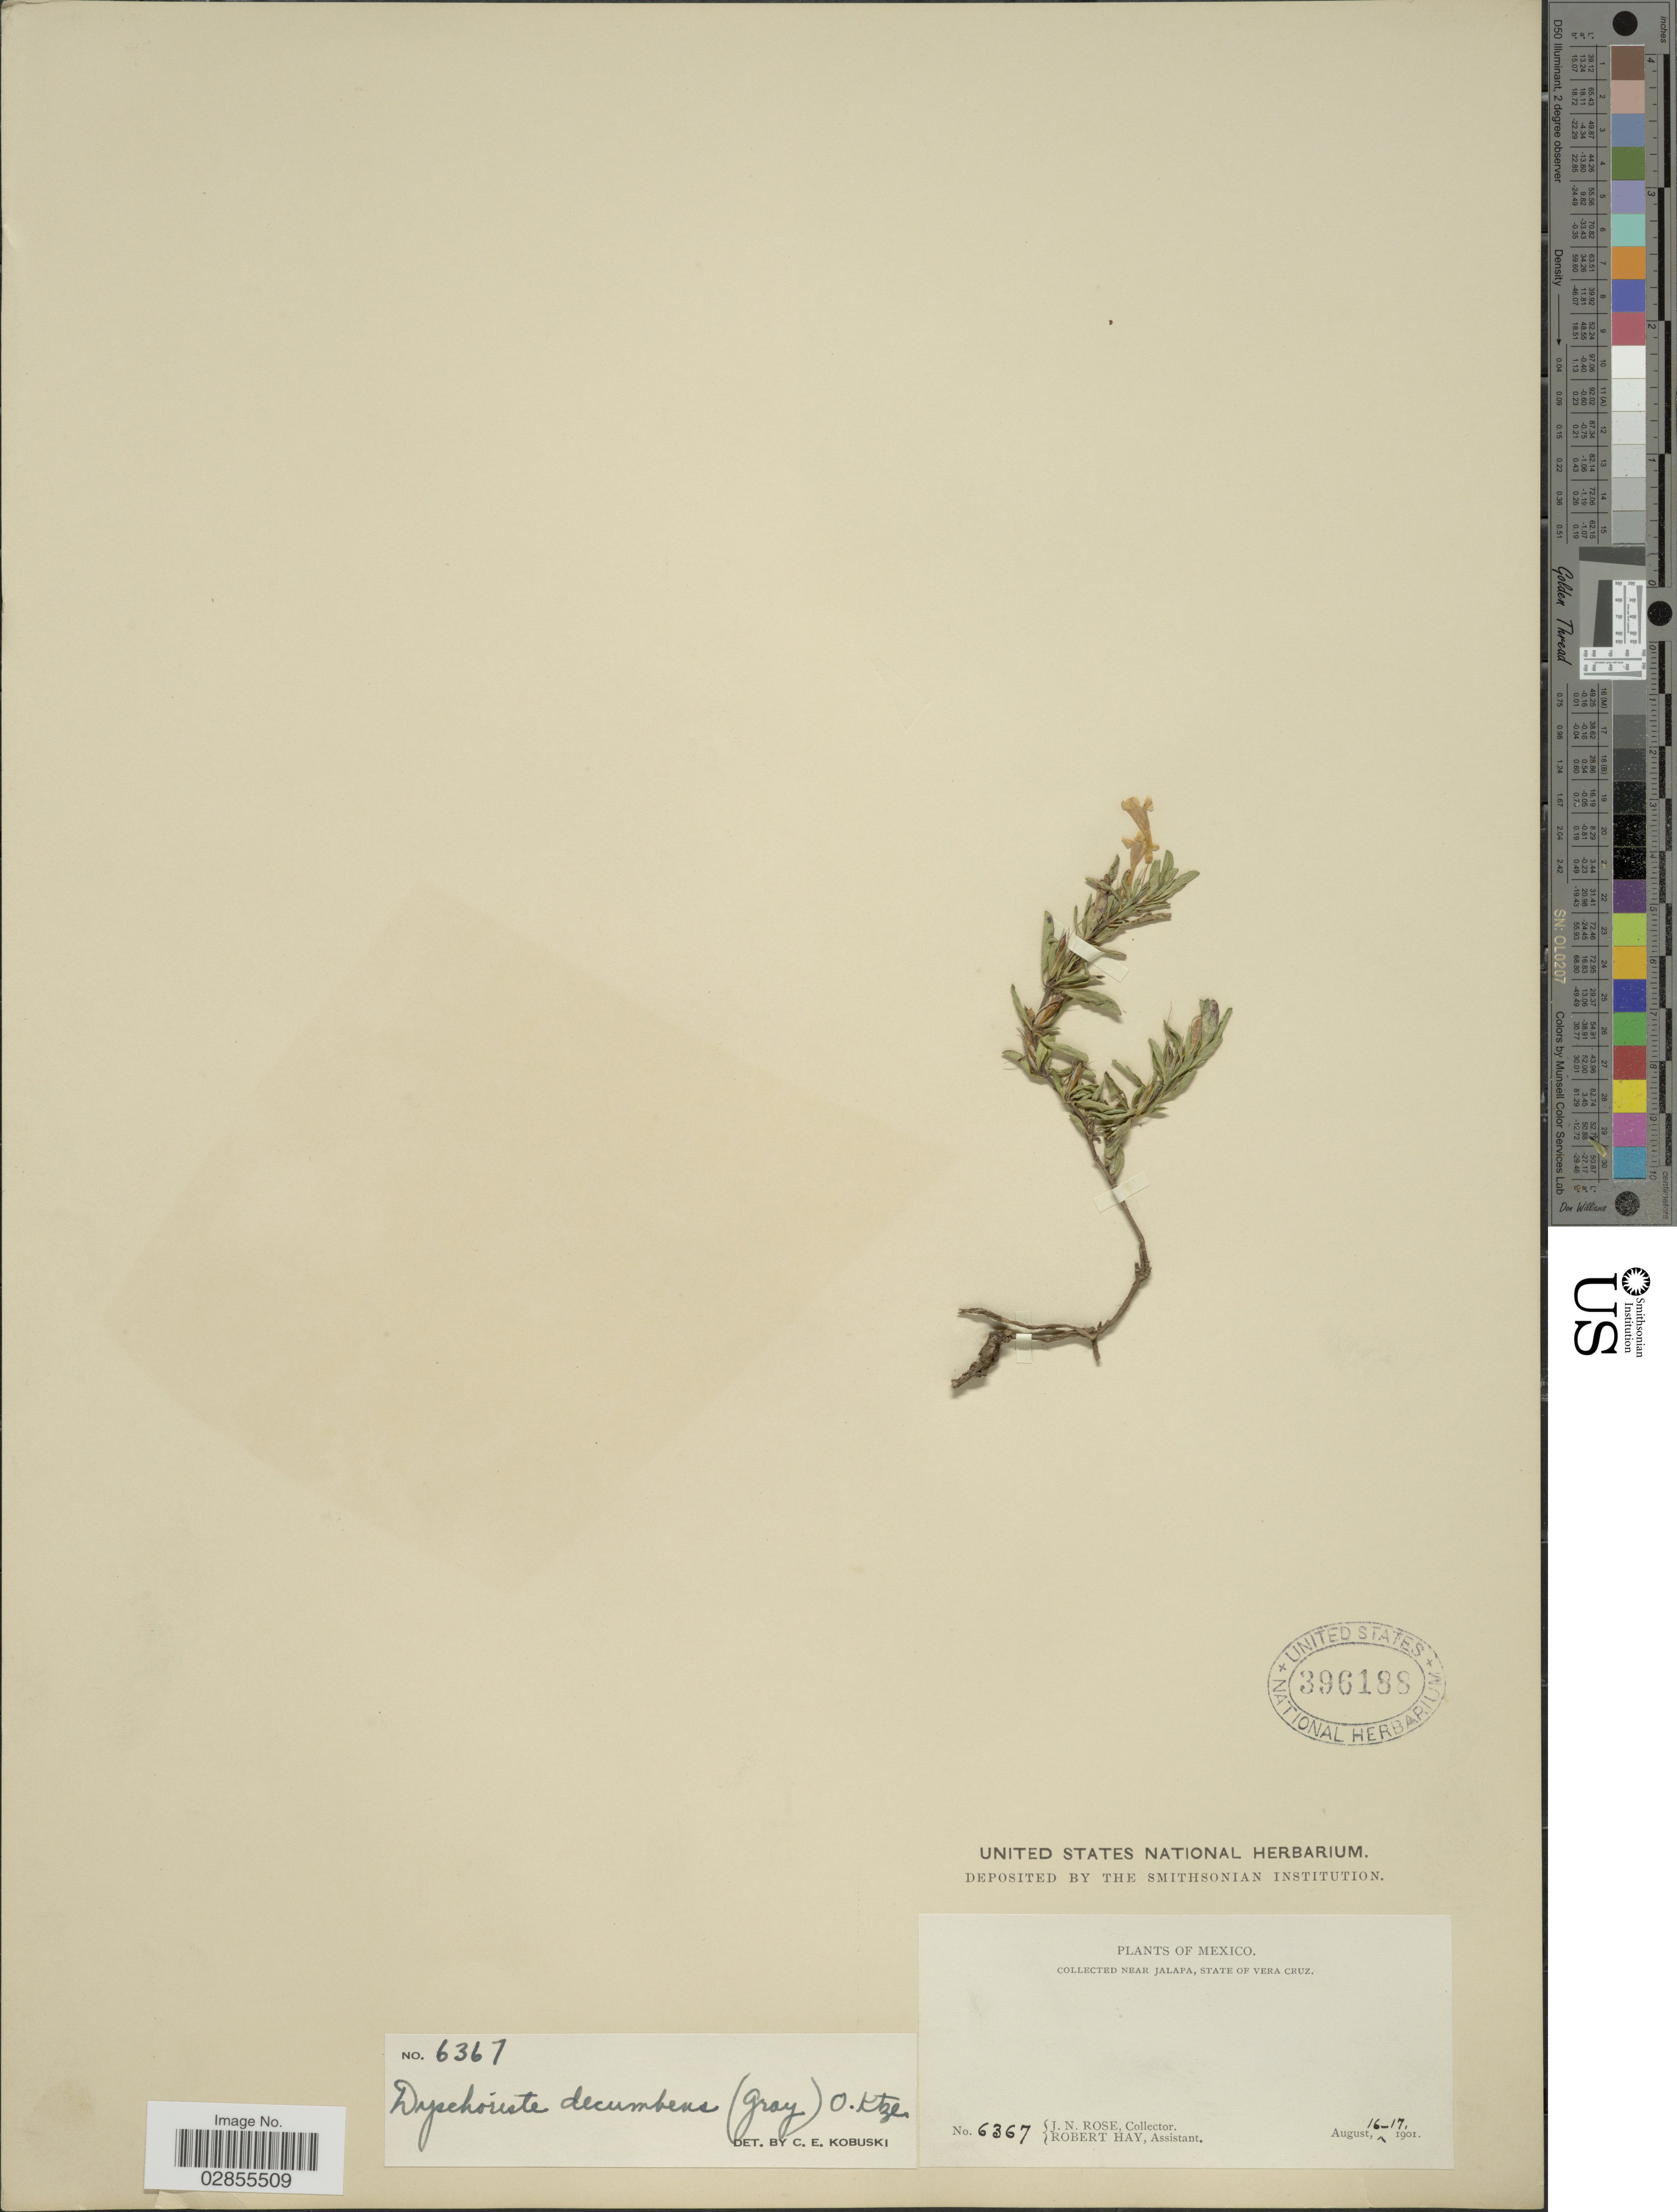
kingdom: Plantae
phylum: Tracheophyta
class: Magnoliopsida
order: Lamiales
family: Acanthaceae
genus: Dyschoriste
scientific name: Dyschoriste schiedeana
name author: (Nees) Kuntze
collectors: J. N. Rose & R. H. Hay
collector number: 6367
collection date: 1901-08-16/1901-08-17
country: Mexico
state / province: Veracruz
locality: Near Jalapa, State of Vera Cruz.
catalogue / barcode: US 396188